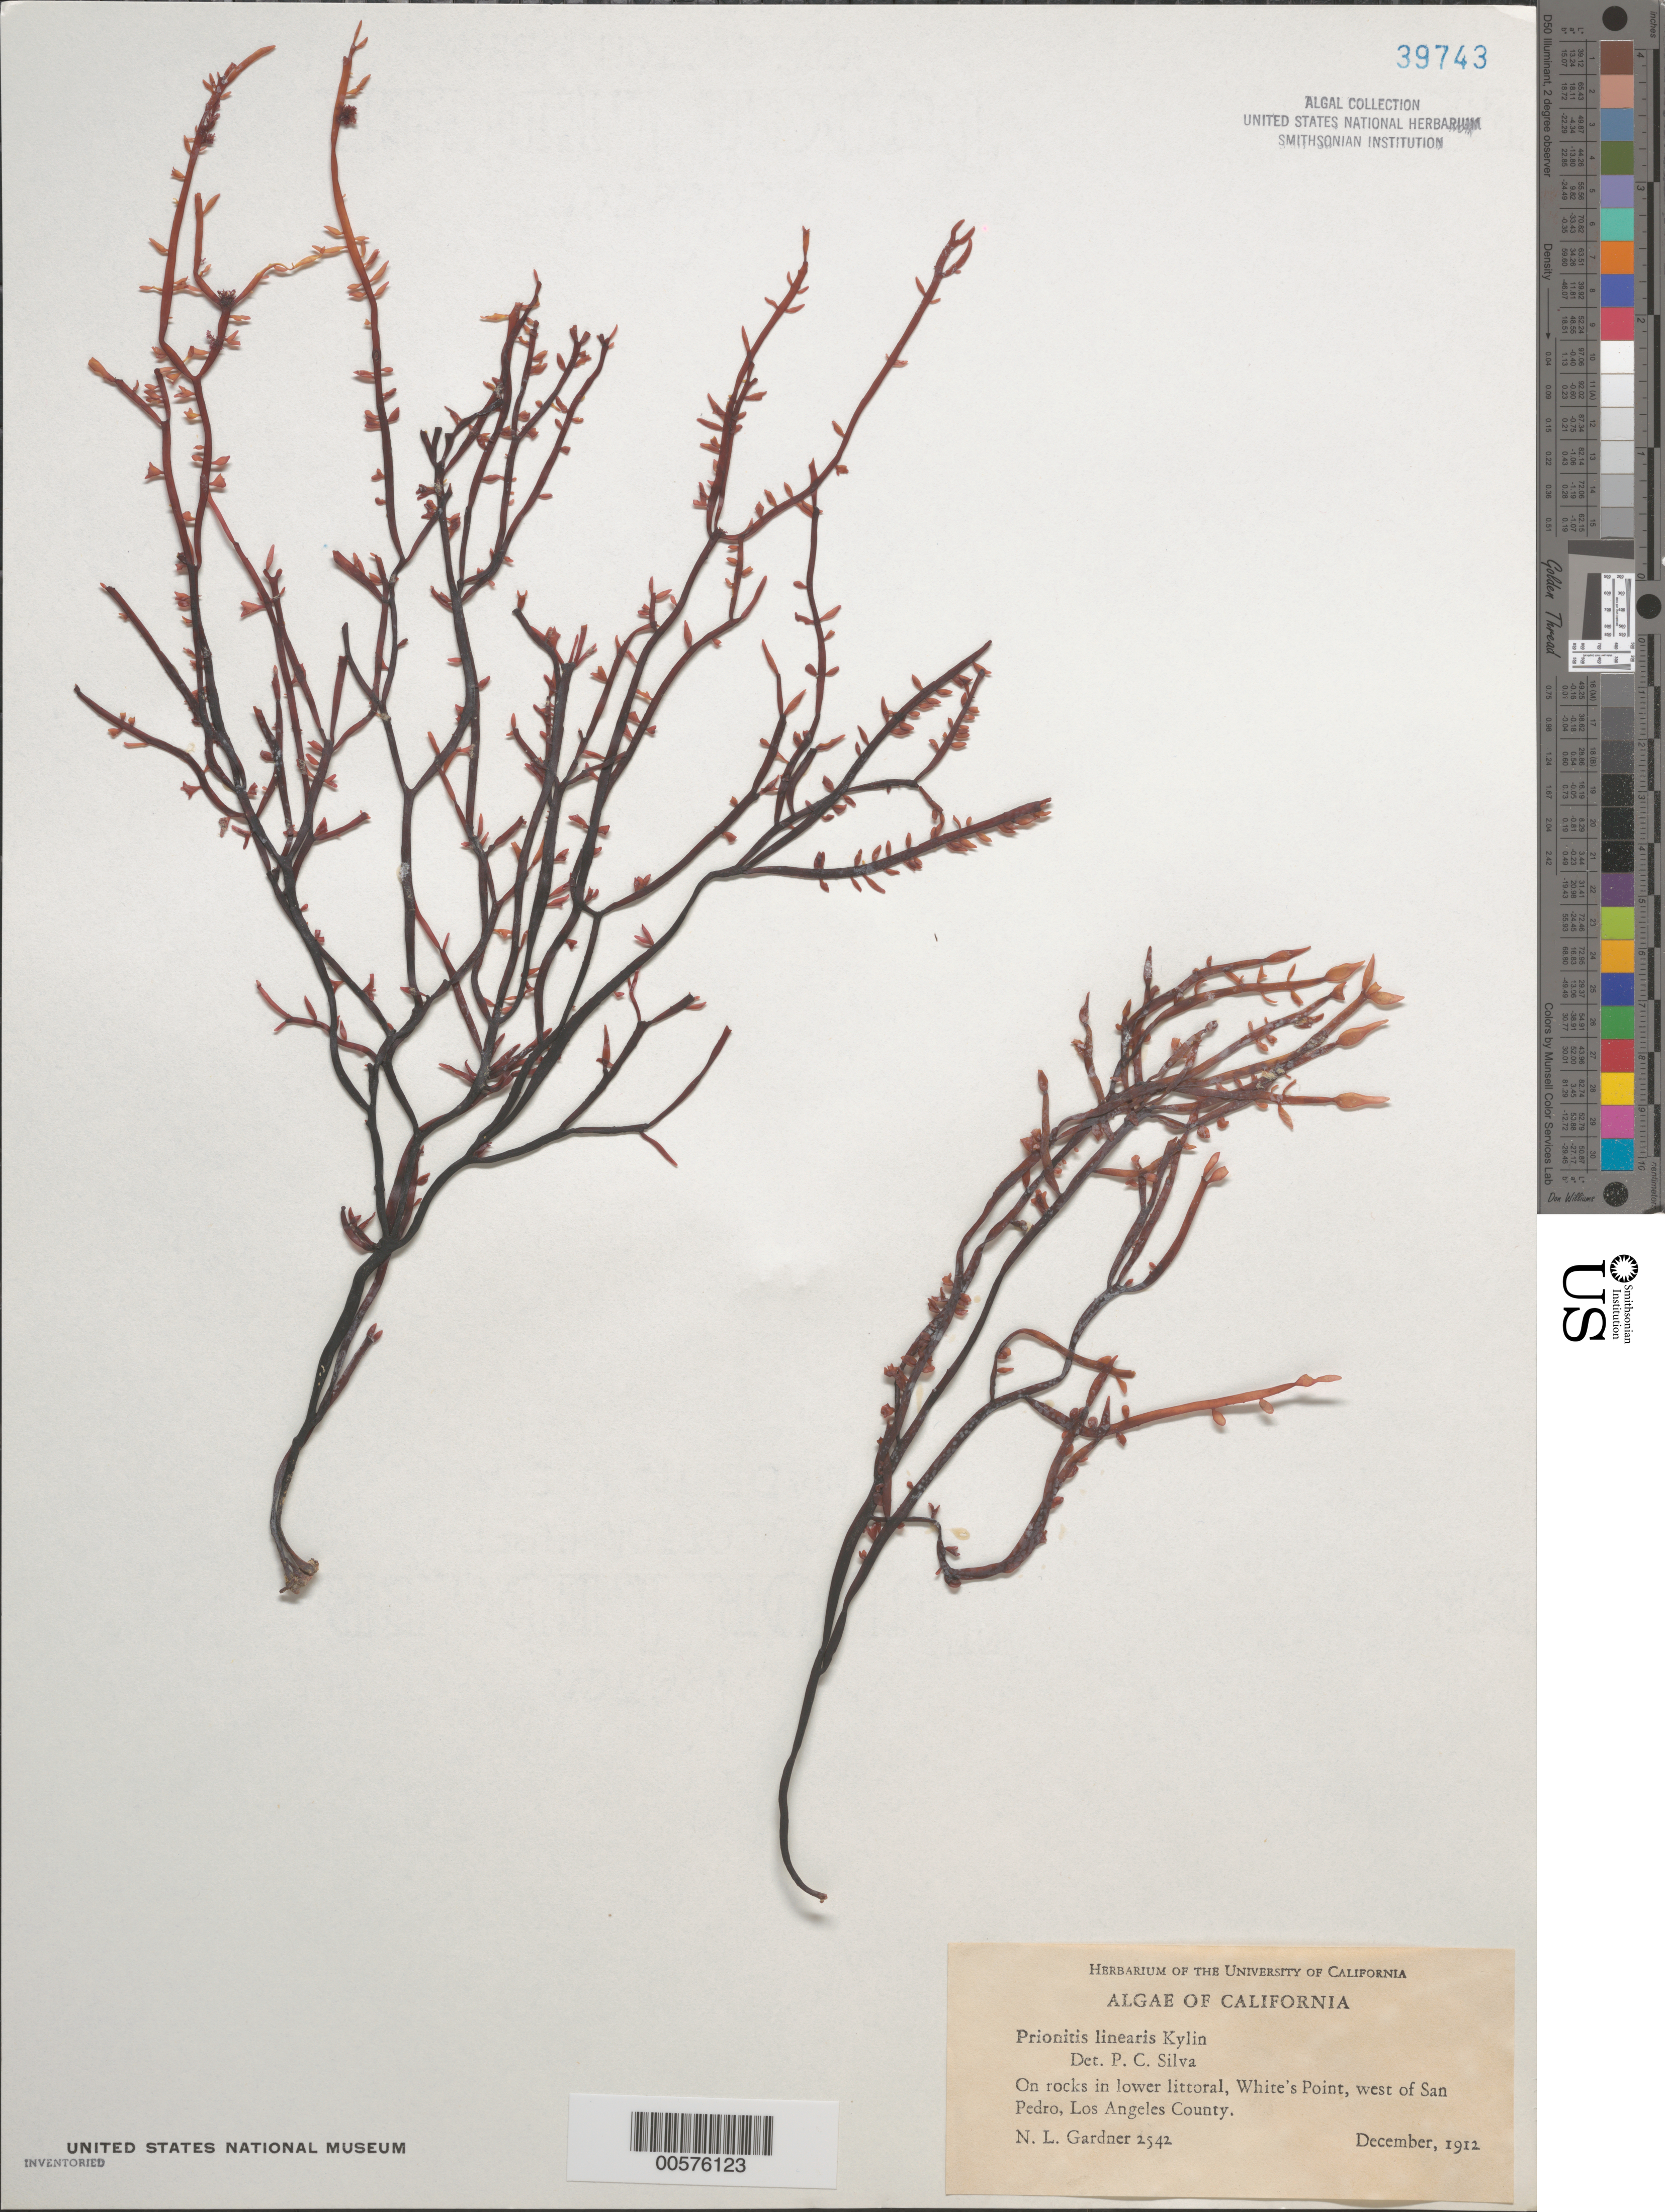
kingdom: Plantae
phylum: Rhodophyta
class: Florideophyceae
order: Cryptonemiales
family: Cryptonemiaceae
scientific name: Prionitis linearis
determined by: Silva, P. C.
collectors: N. Gardner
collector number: NLG 2542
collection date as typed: Dec 1912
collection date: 1912-12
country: United States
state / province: California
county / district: Los Angeles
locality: White's Point, west of San Pedro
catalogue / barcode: US 39743